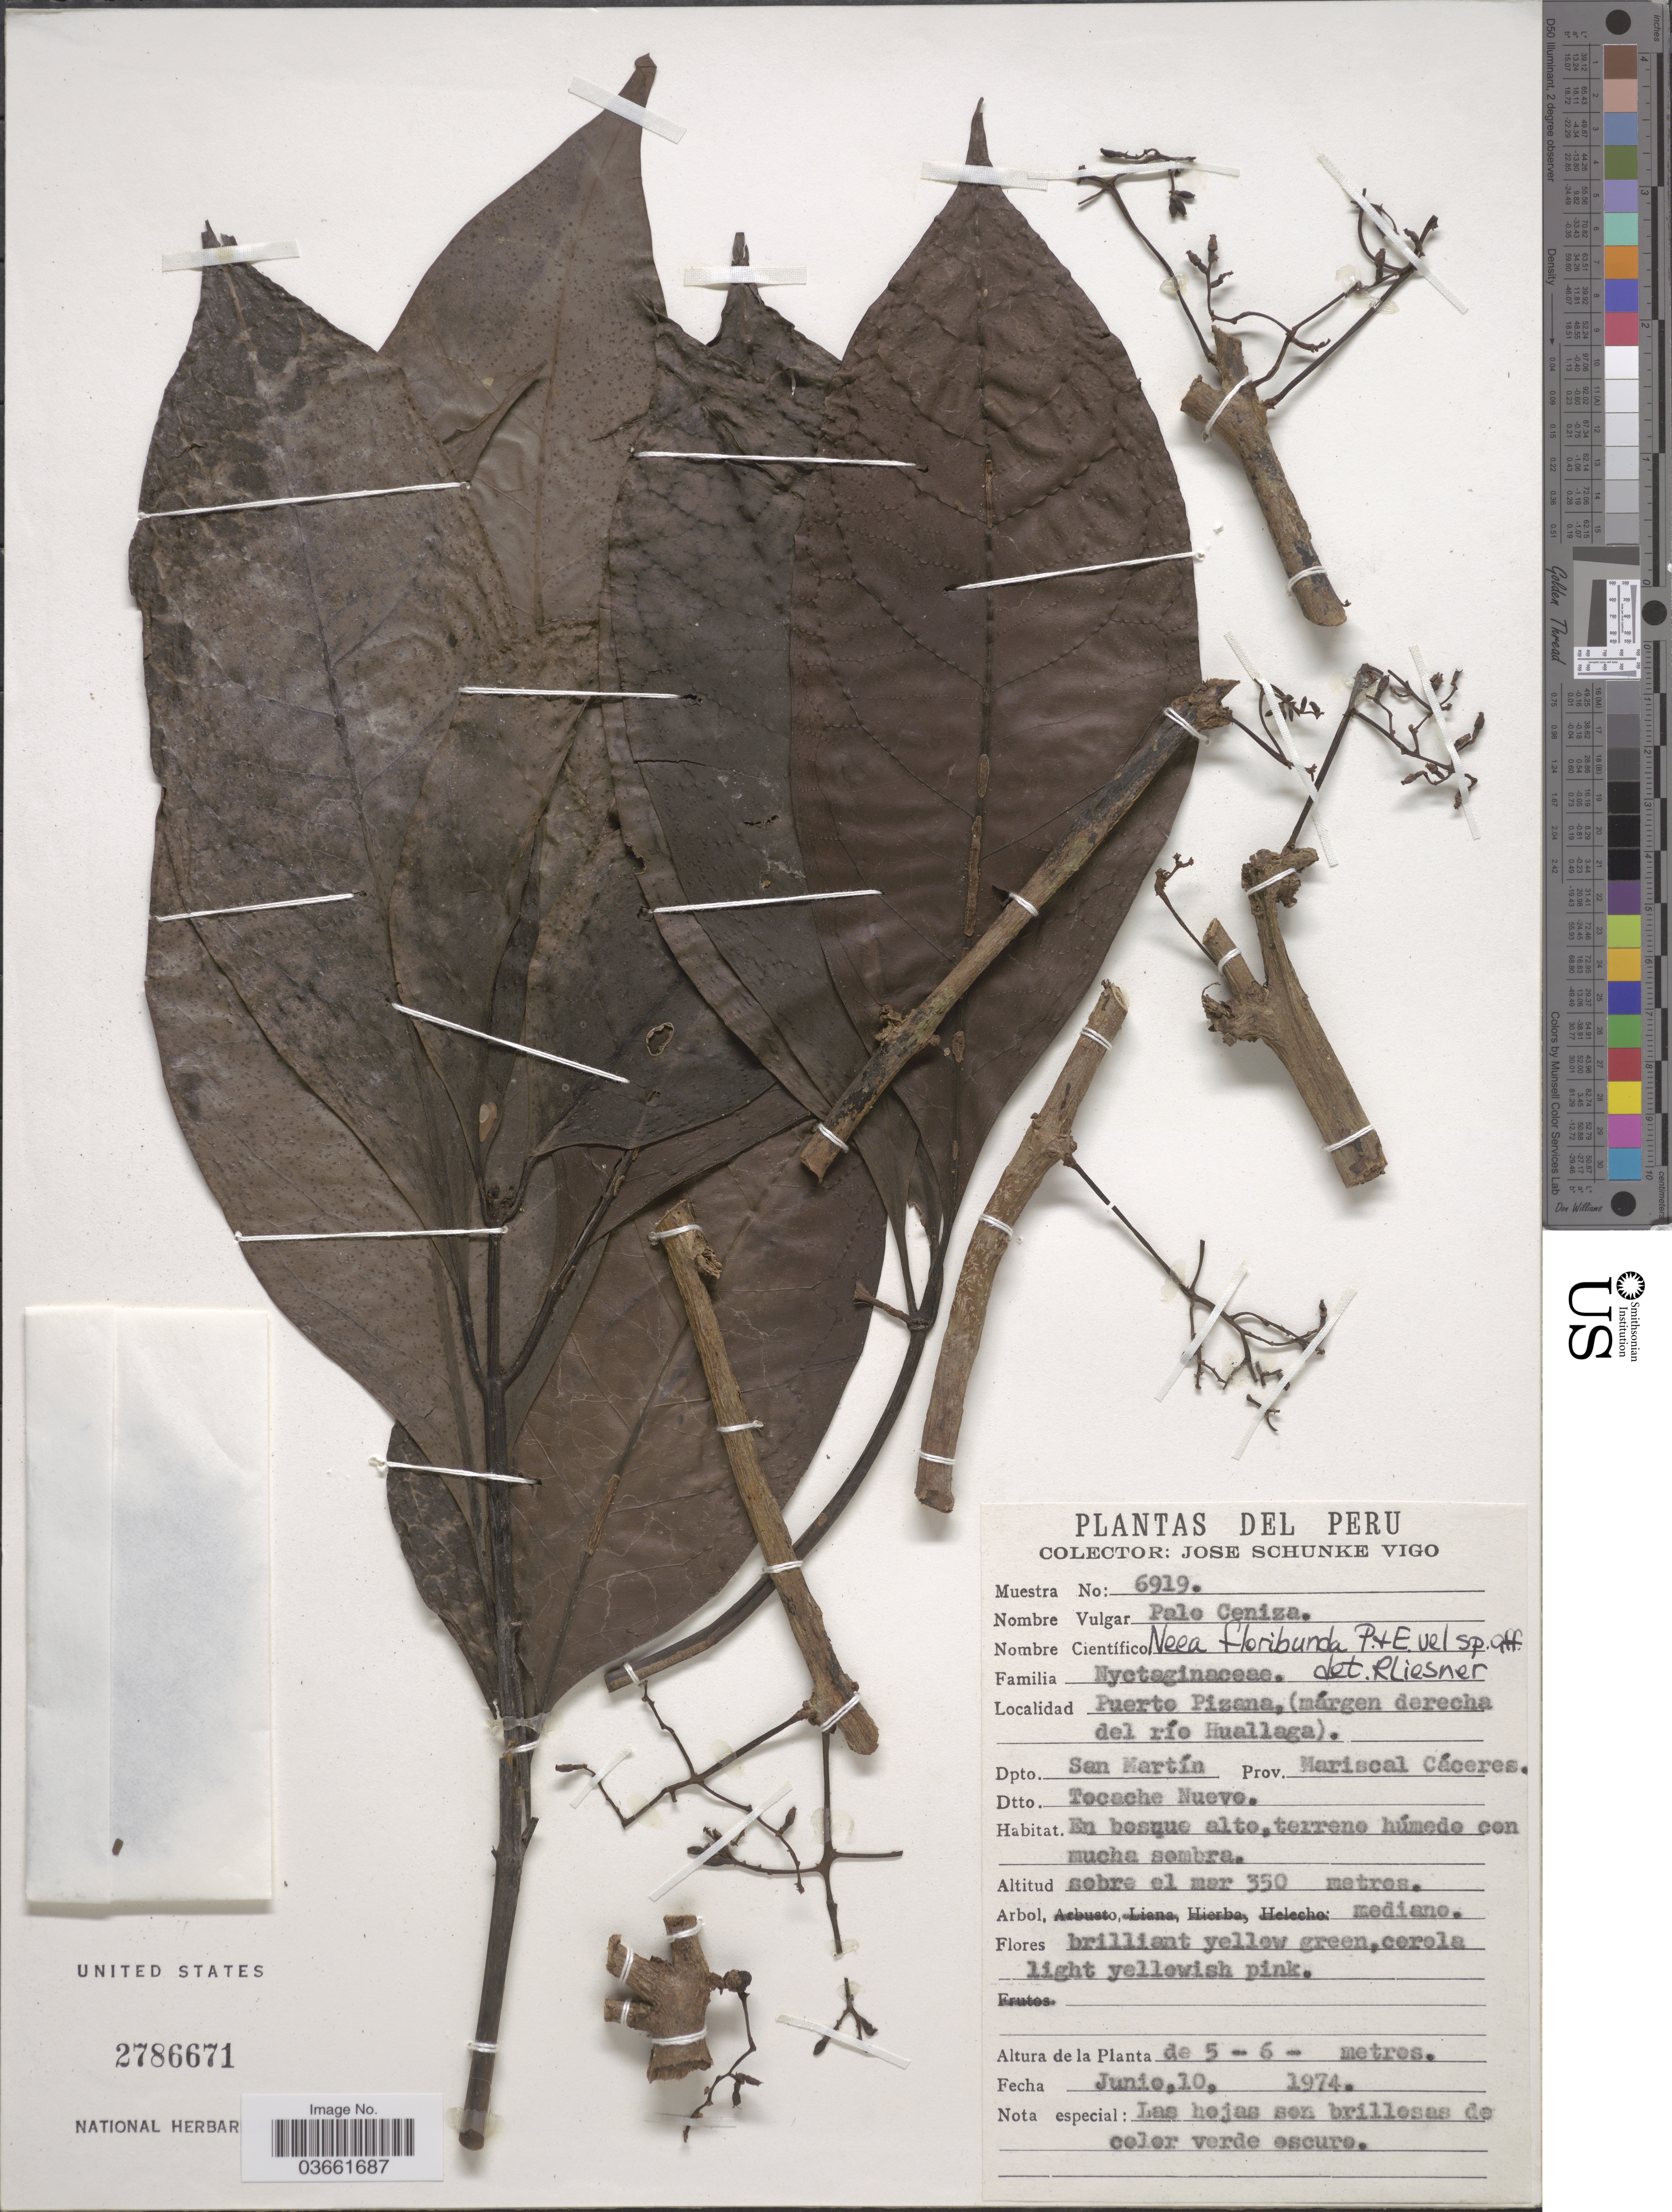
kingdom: Plantae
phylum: Tracheophyta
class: Magnoliopsida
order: Caryophyllales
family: Nyctaginaceae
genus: Neea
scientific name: Neea floribunda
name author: Poepp. & Endl.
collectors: J. Schunke Vigo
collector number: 6919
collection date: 1974-06-10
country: Peru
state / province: San Martín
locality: Puerto Pizana, (márgen derecha del río Huallaga). Dpto. San Martín, Prov. Mariscal Cáceres. Dtto. Tocache Nuevo.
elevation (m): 350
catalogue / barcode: US 2786671